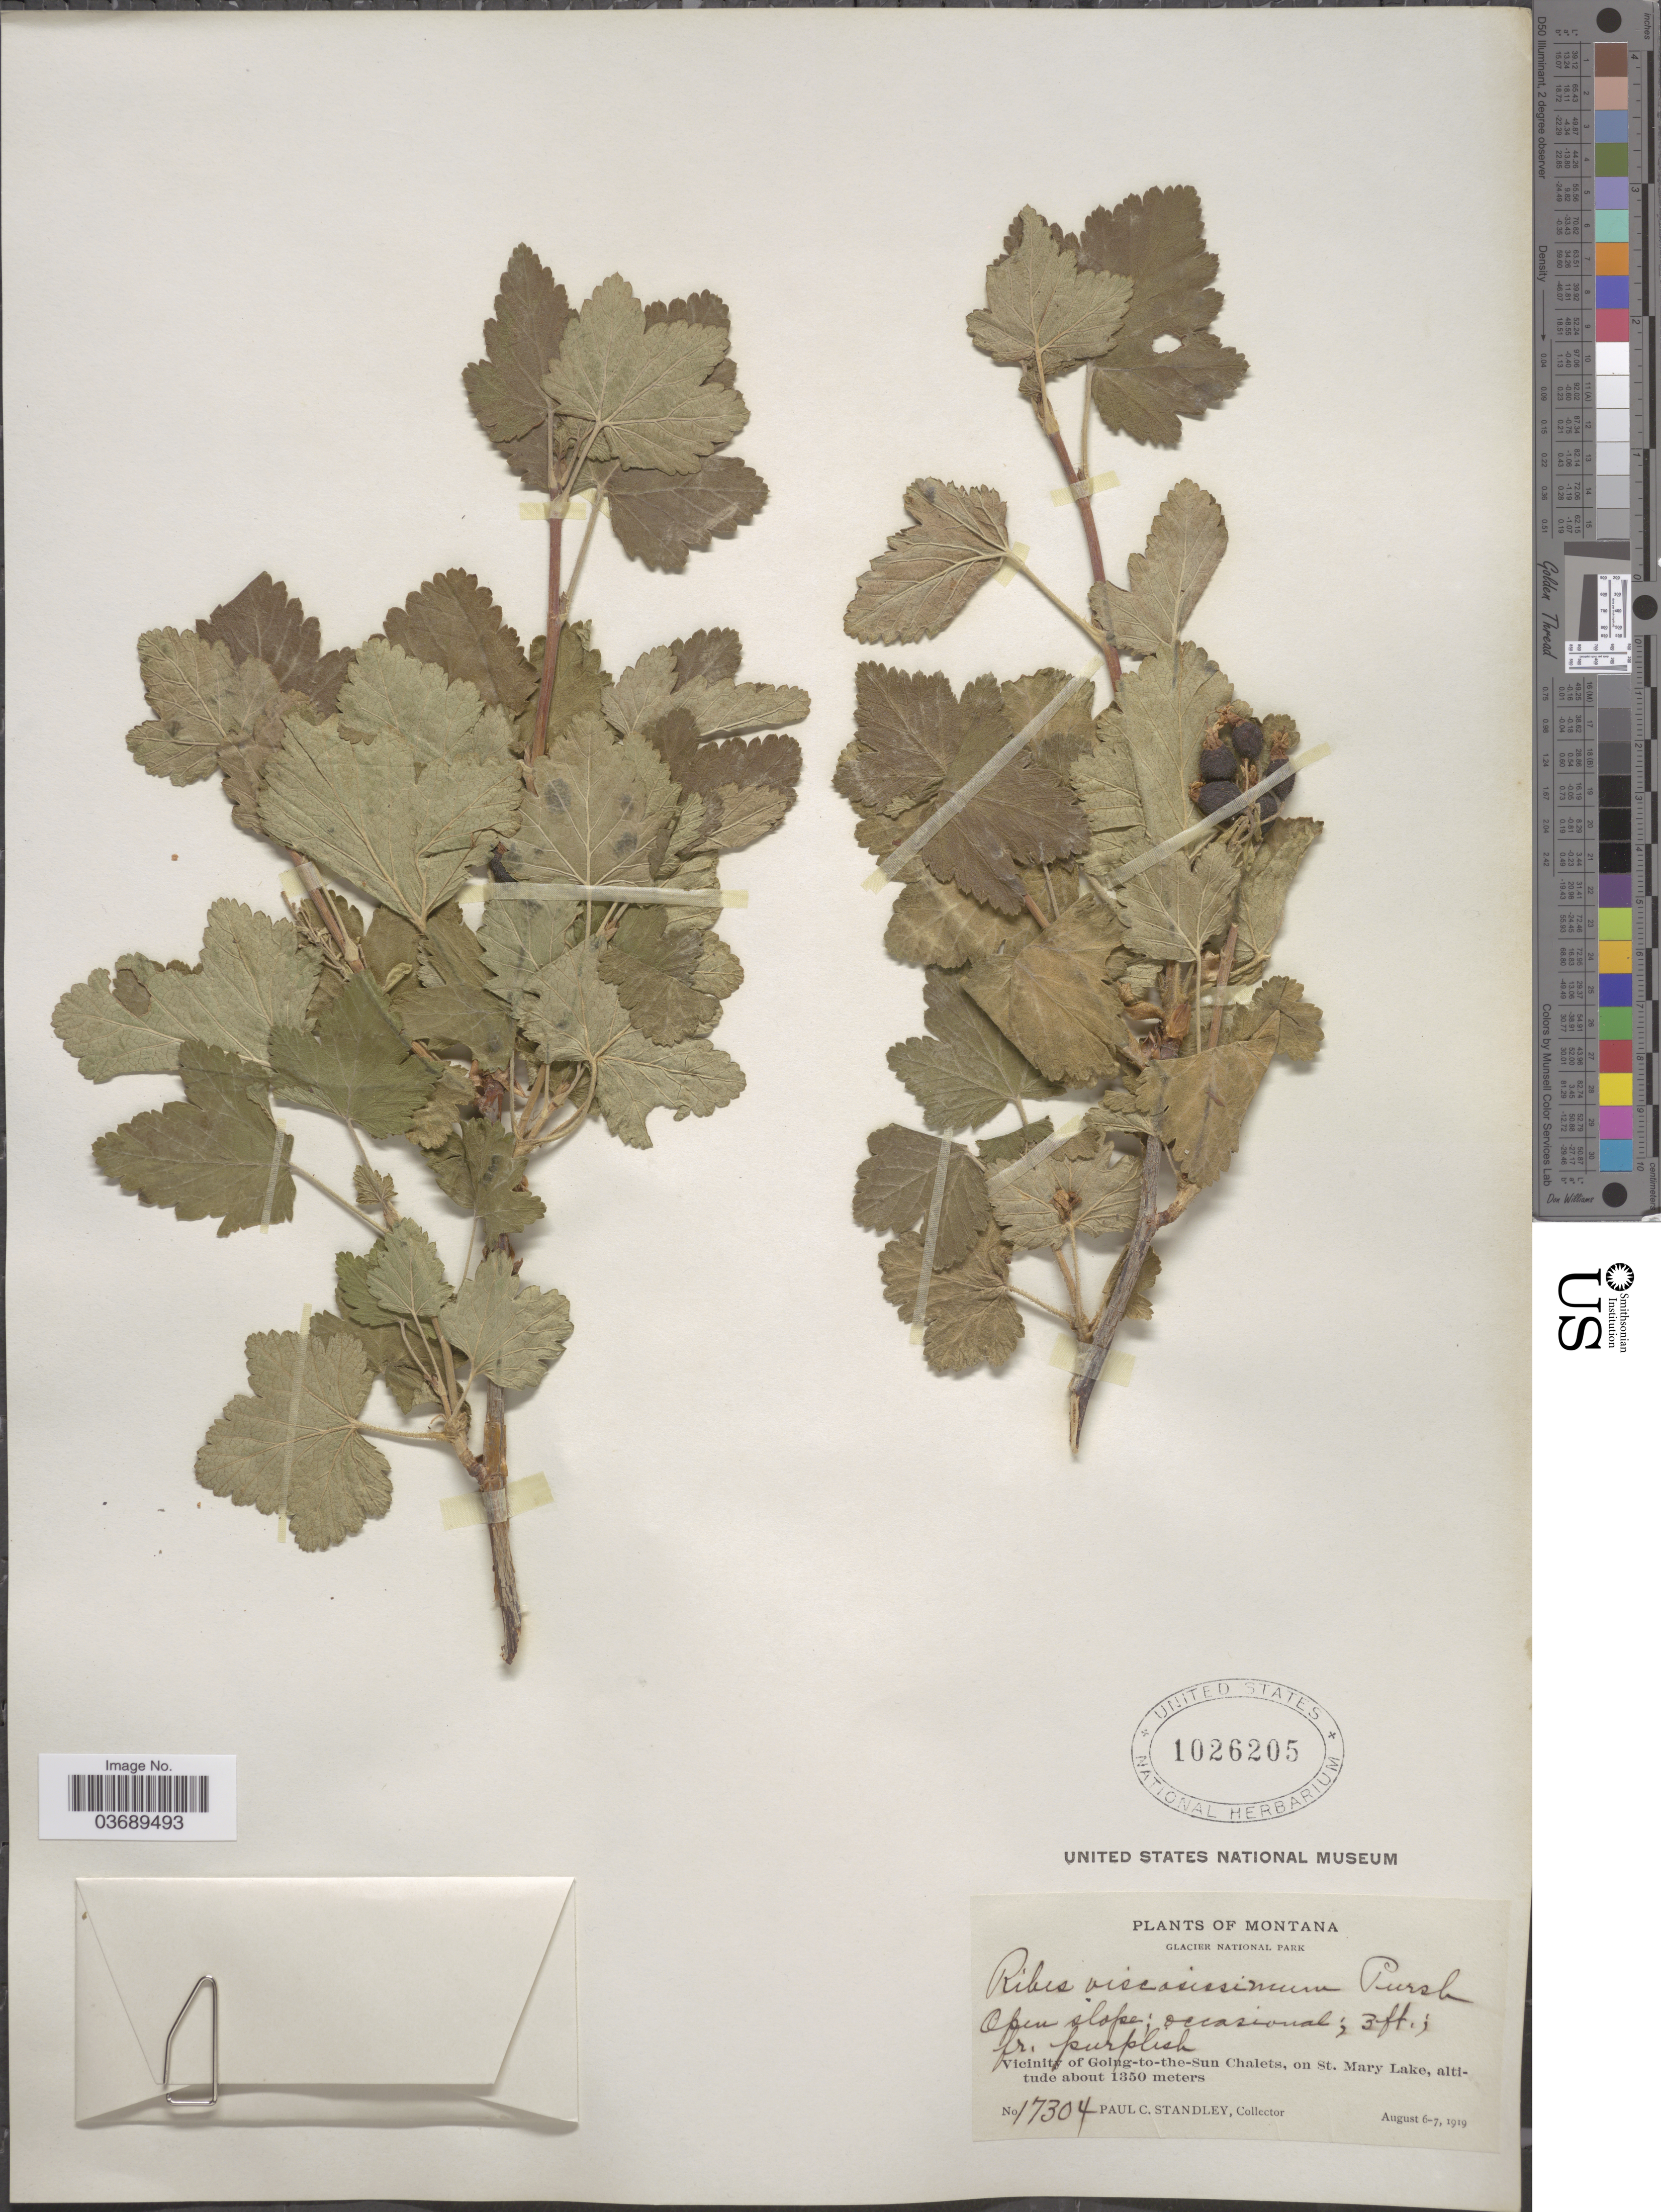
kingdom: Plantae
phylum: Tracheophyta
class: Magnoliopsida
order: Saxifragales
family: Grossulariaceae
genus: Ribes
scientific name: Ribes viscosissimum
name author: Pursh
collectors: P. C. Standley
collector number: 17304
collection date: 1919-08-06/1919-08-07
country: United States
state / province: Montana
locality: Glacier National Park. Vicinity of Going-to-the-sun Chalets, on St. Mary Lake.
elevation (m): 1350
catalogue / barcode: US 1026205